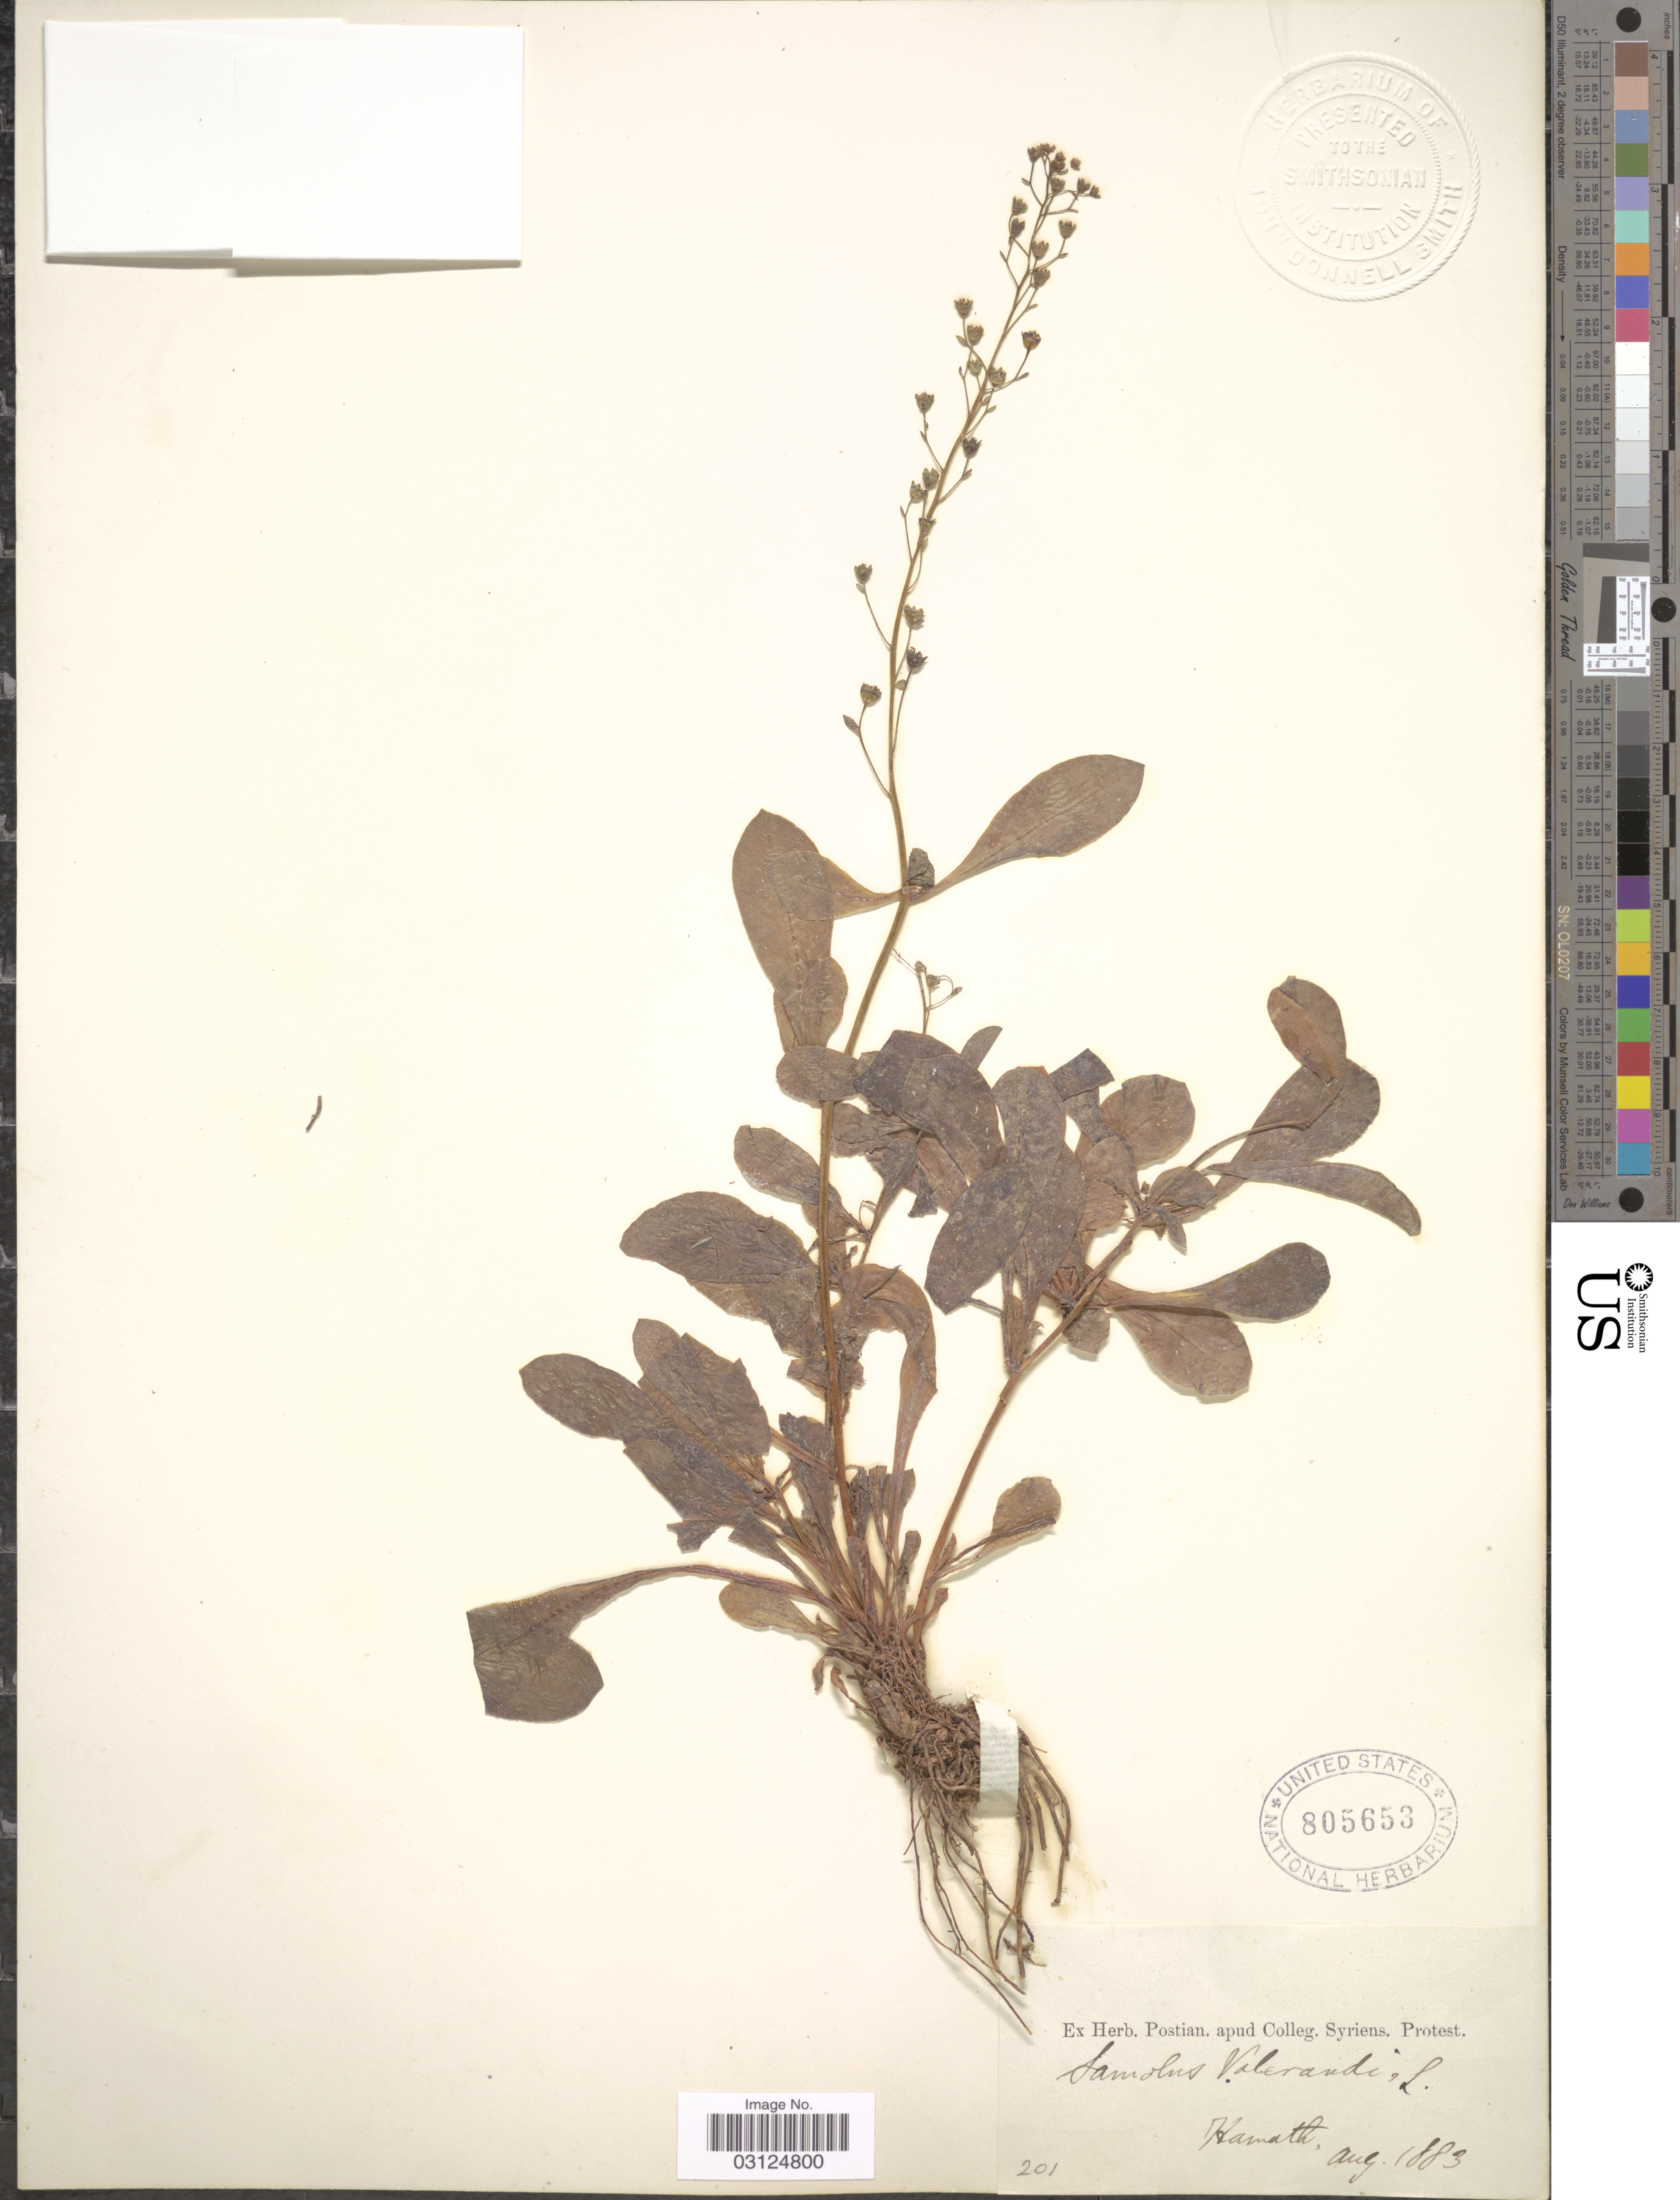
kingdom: Plantae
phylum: Tracheophyta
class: Magnoliopsida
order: Ericales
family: Primulaceae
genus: Samolus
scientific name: Samolus valerandi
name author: L.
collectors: ex herb. Postian. apud Colleg. Syriens. Protest. USE "Fannie P. A. Shepard" (10308853) AS PRIMARY COLLECTOR INSTEAD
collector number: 201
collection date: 1883-08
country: India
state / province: Bihar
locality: Kamath.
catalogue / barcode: US 805653